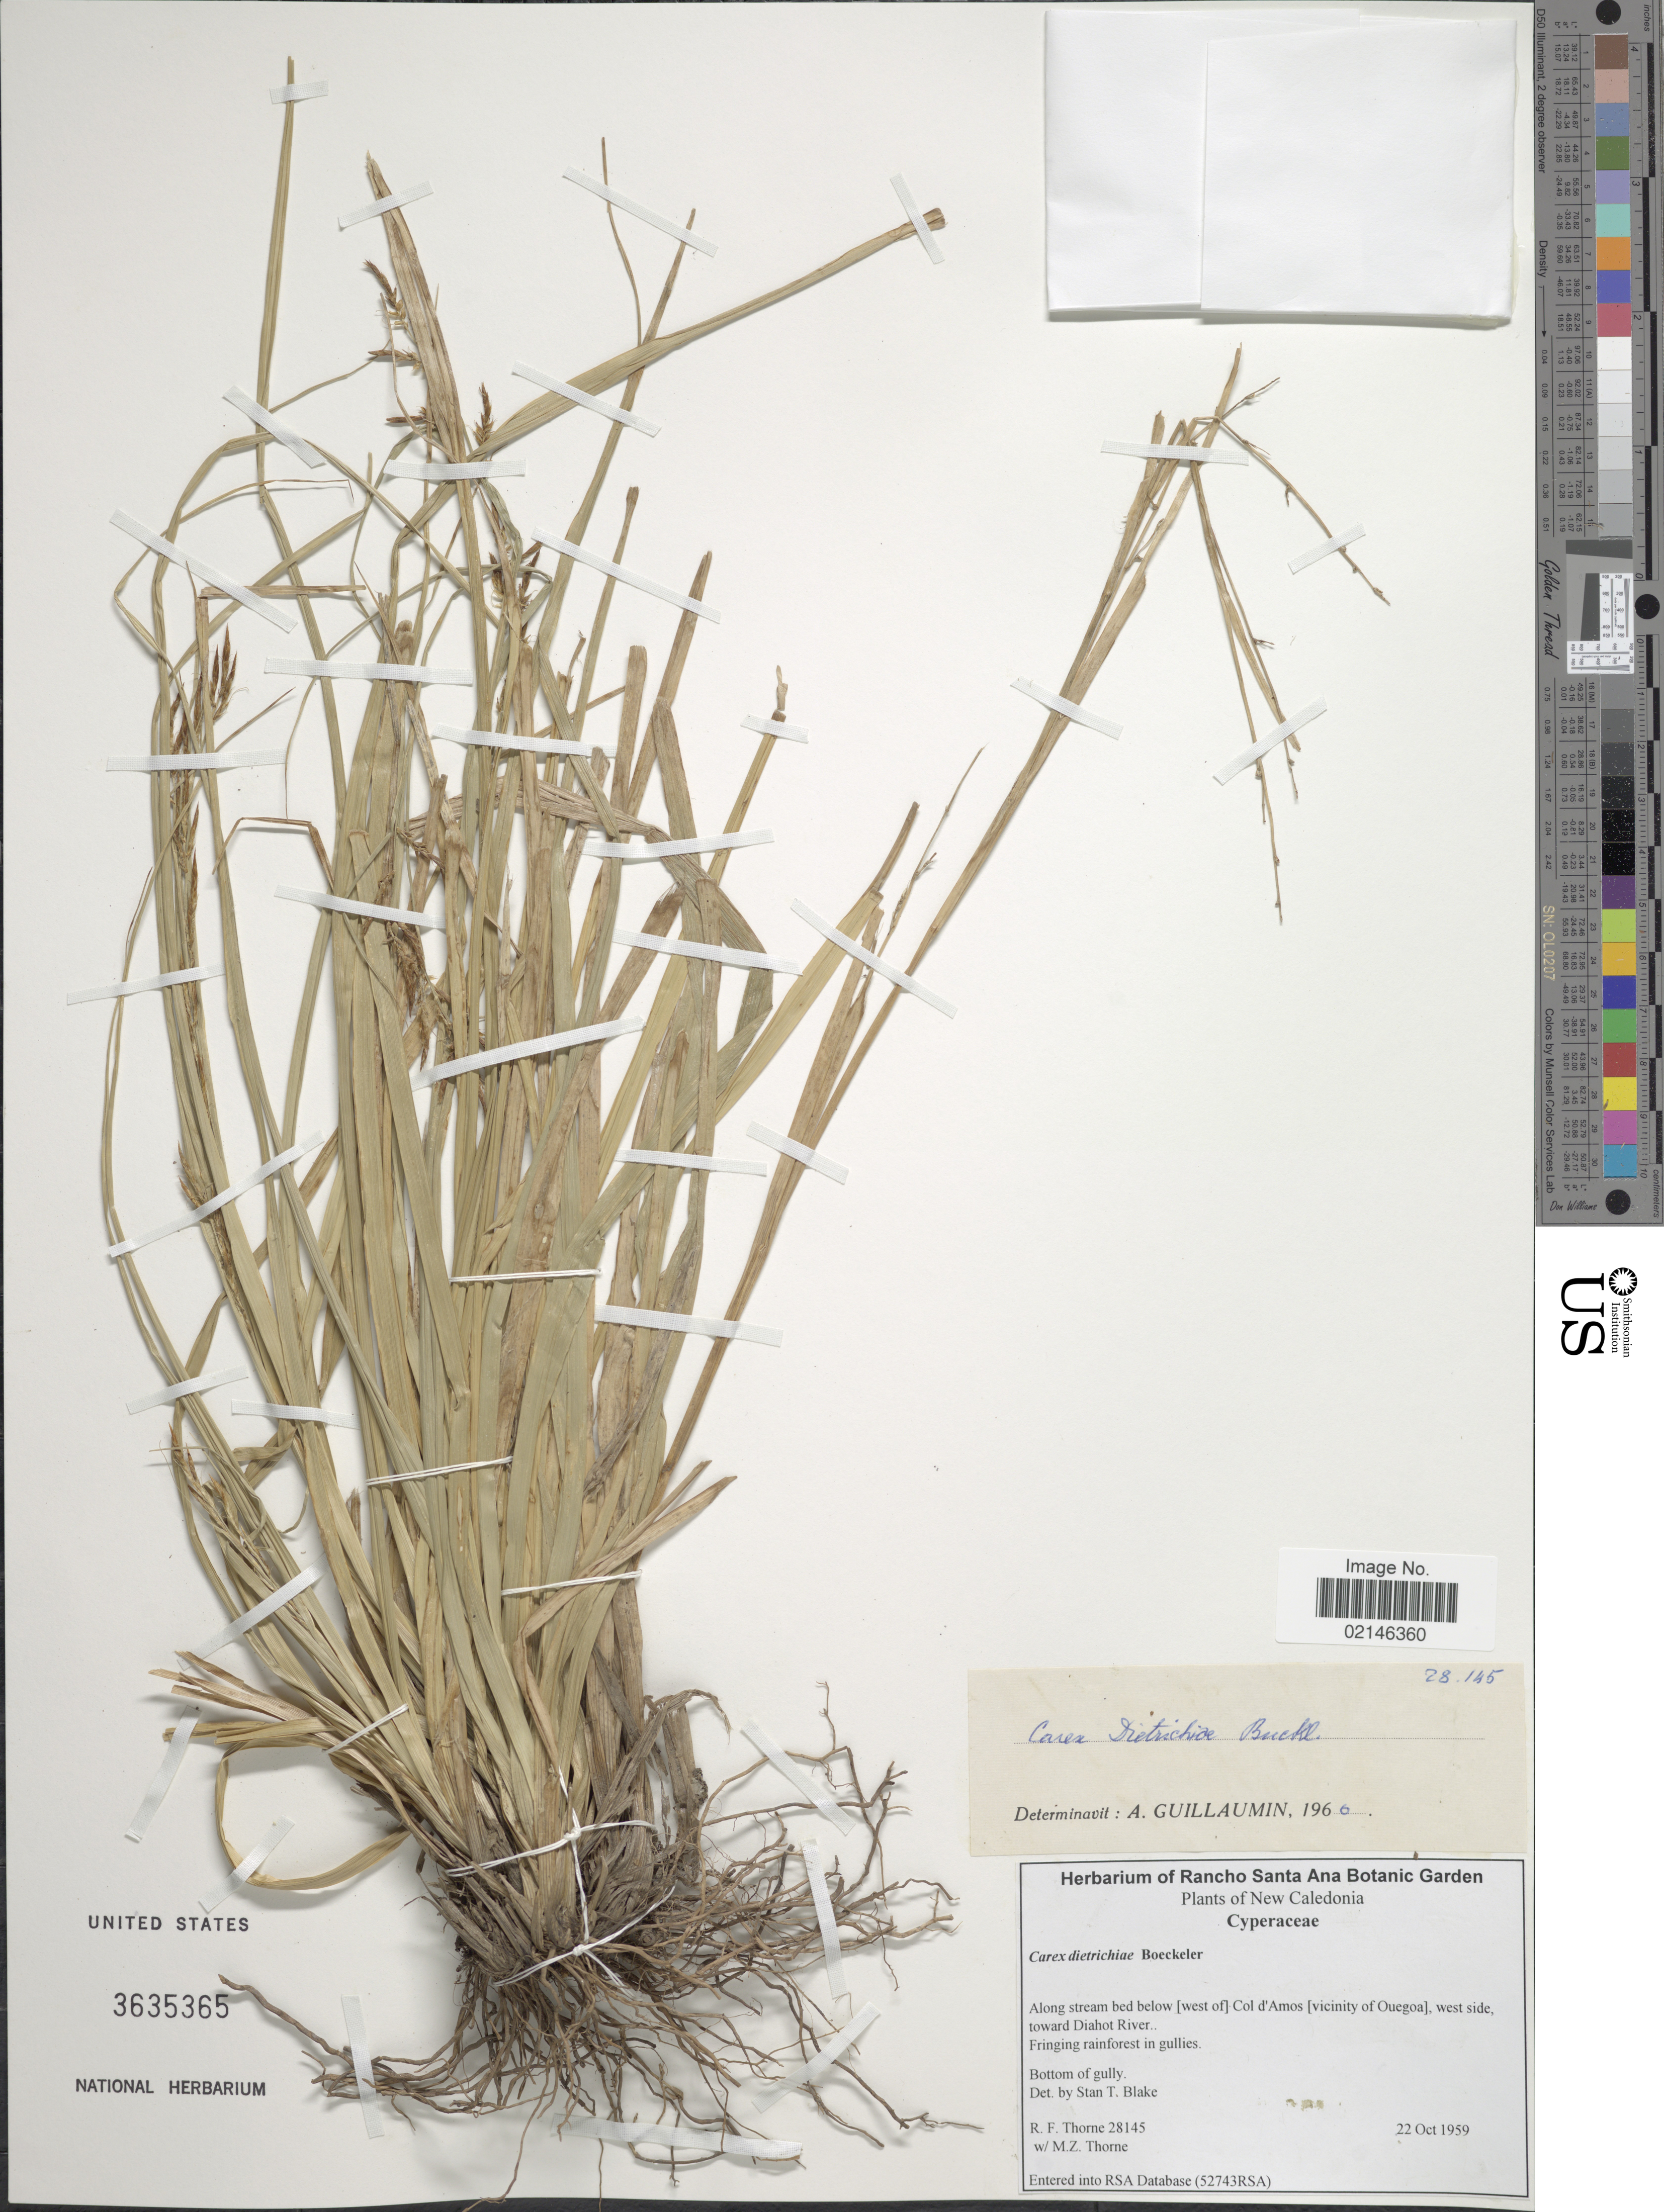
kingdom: Plantae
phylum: Tracheophyta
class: Liliopsida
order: Poales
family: Cyperaceae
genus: Carex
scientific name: Carex indica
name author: L.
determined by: Kern, J. H.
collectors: R. F. Thorne & M. Thorne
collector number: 28145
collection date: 1959-10-22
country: New Caledonia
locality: Along stream bed below [west of] Col d'Amos [vicinity of Ouegoa], west side, toward Diahot River.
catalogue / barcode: US 3635365